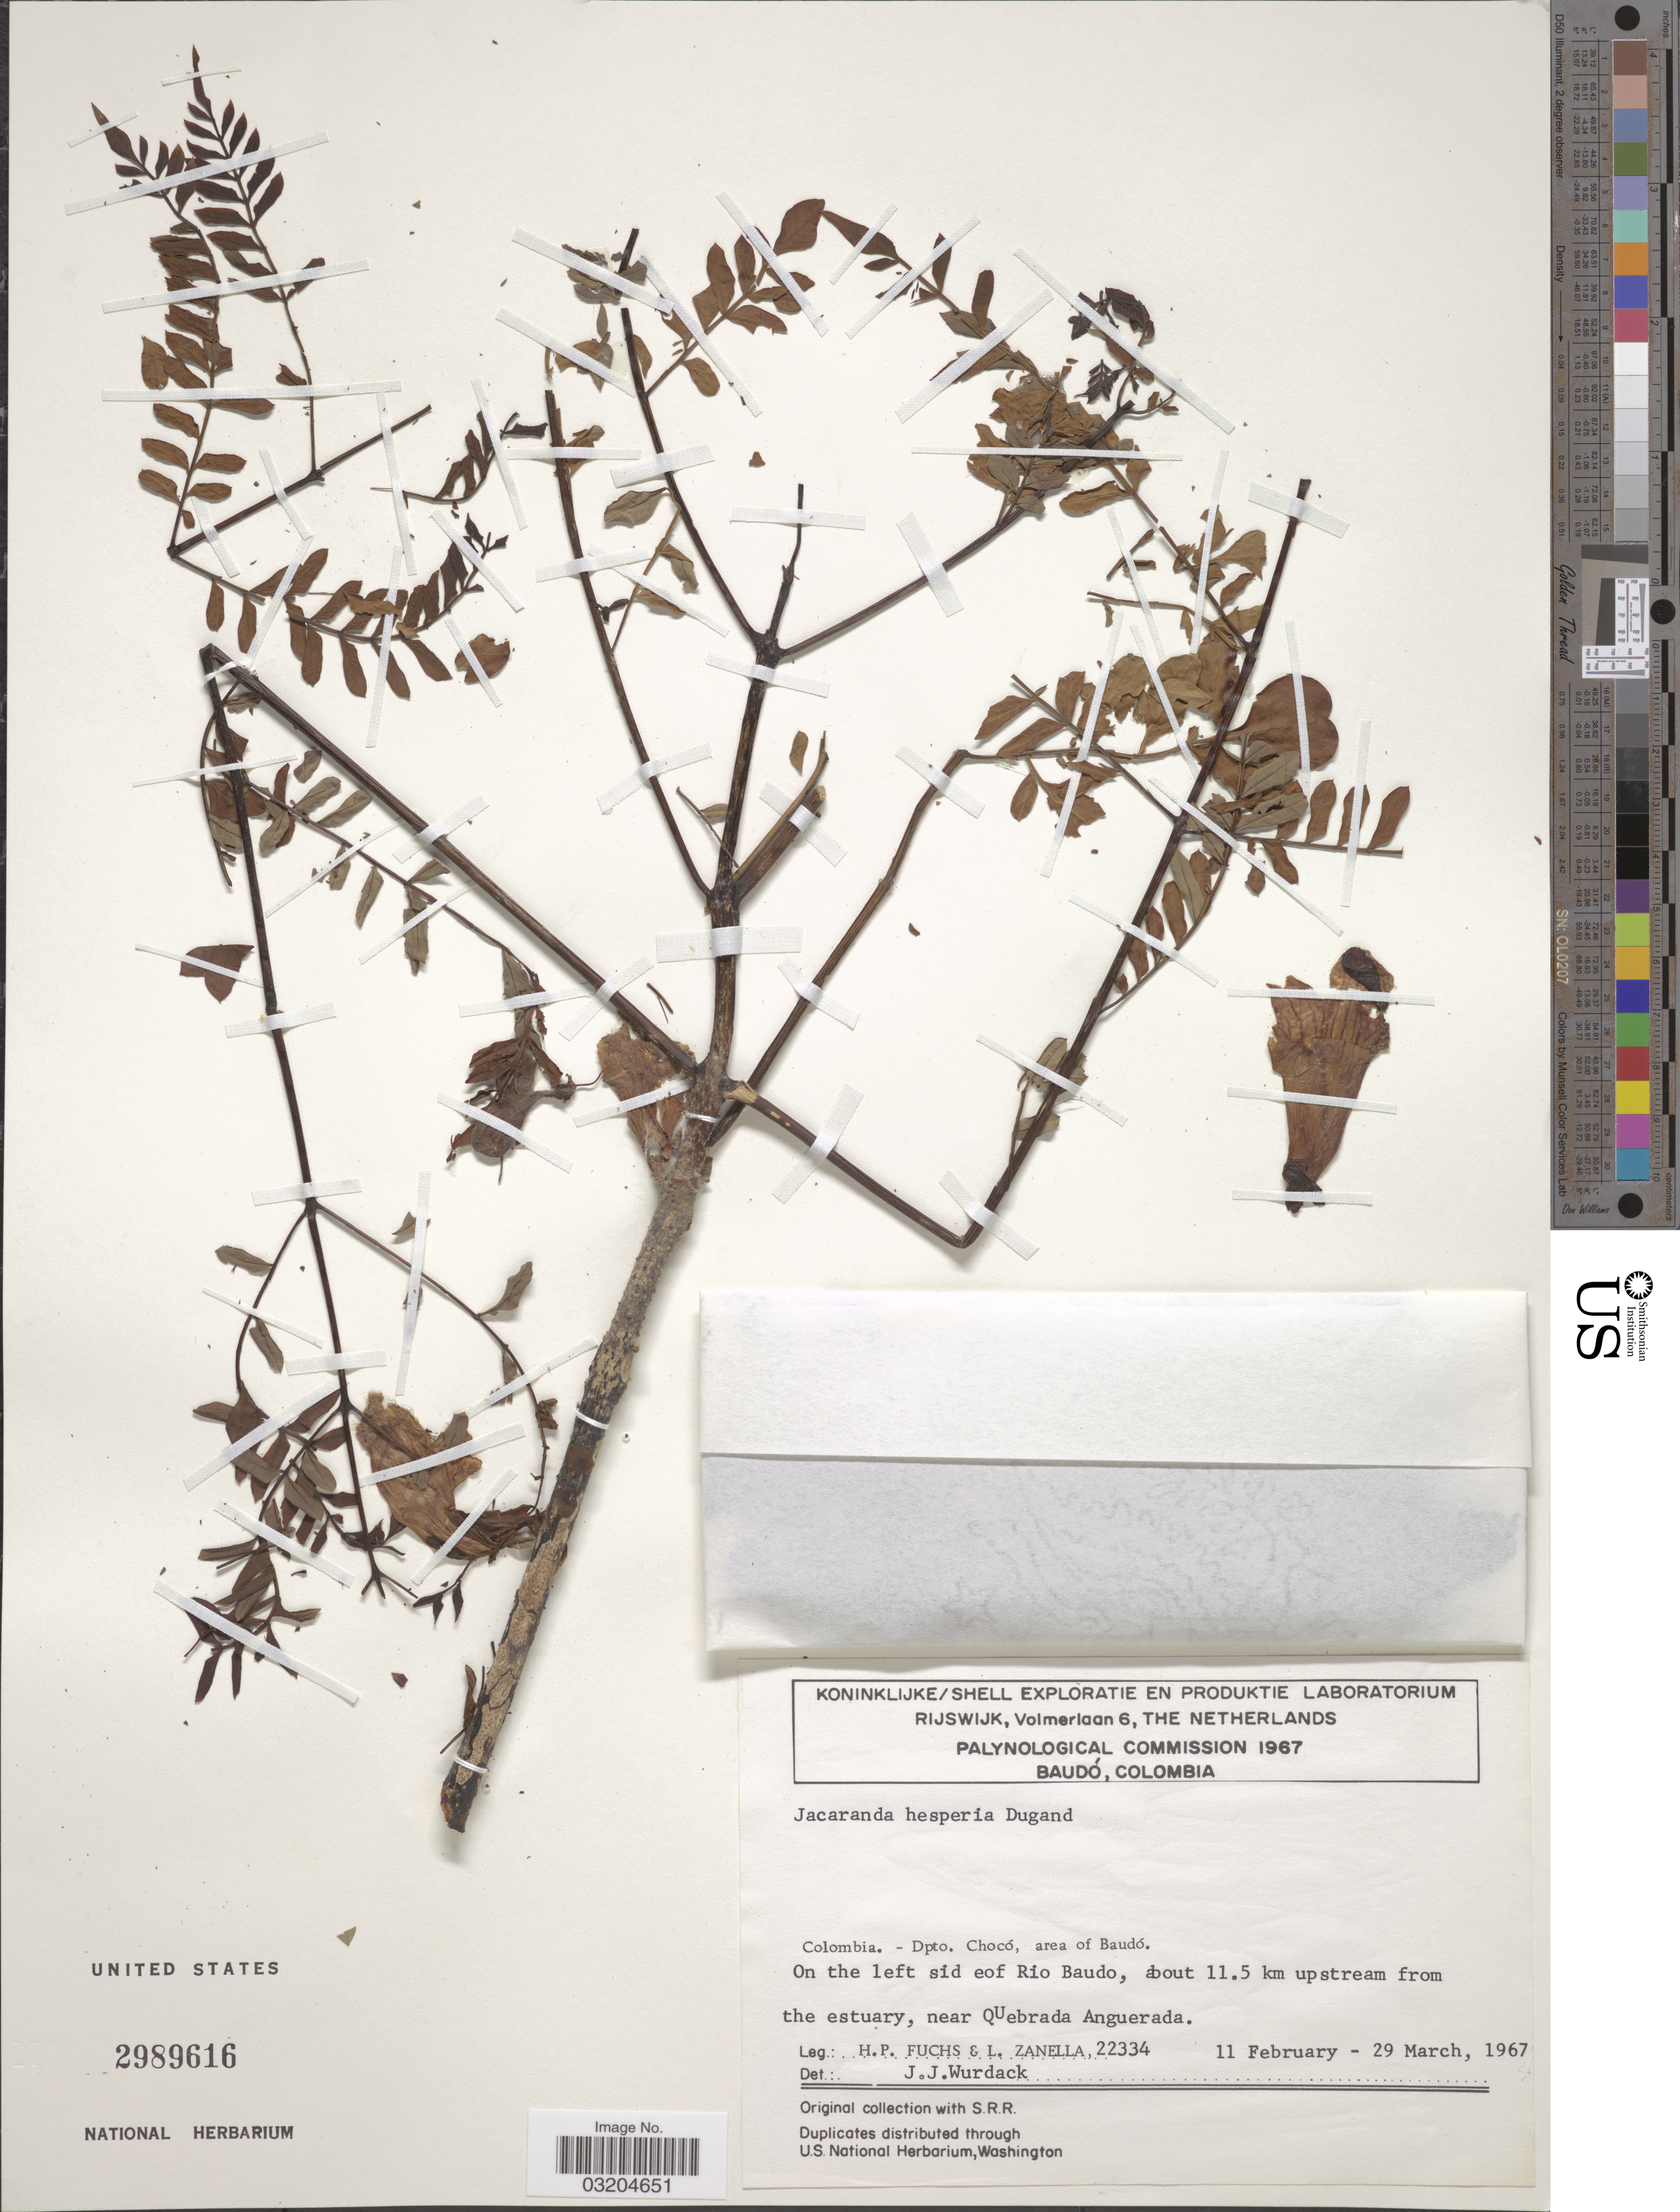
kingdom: Plantae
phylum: Tracheophyta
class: Magnoliopsida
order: Lamiales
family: Bignoniaceae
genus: Jacaranda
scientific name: Jacaranda hesperia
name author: Dugand G.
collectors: H. P. Fuchs & L. Zanella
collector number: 22334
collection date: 1967-02-11/1967-03-29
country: Colombia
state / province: Chocó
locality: Dpto. Chocó, area of Baudó. On the left side of Rio Baudo, about 11.5 km upstream from the estuary, near Quebrada Anguerada.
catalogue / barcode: US 2989616